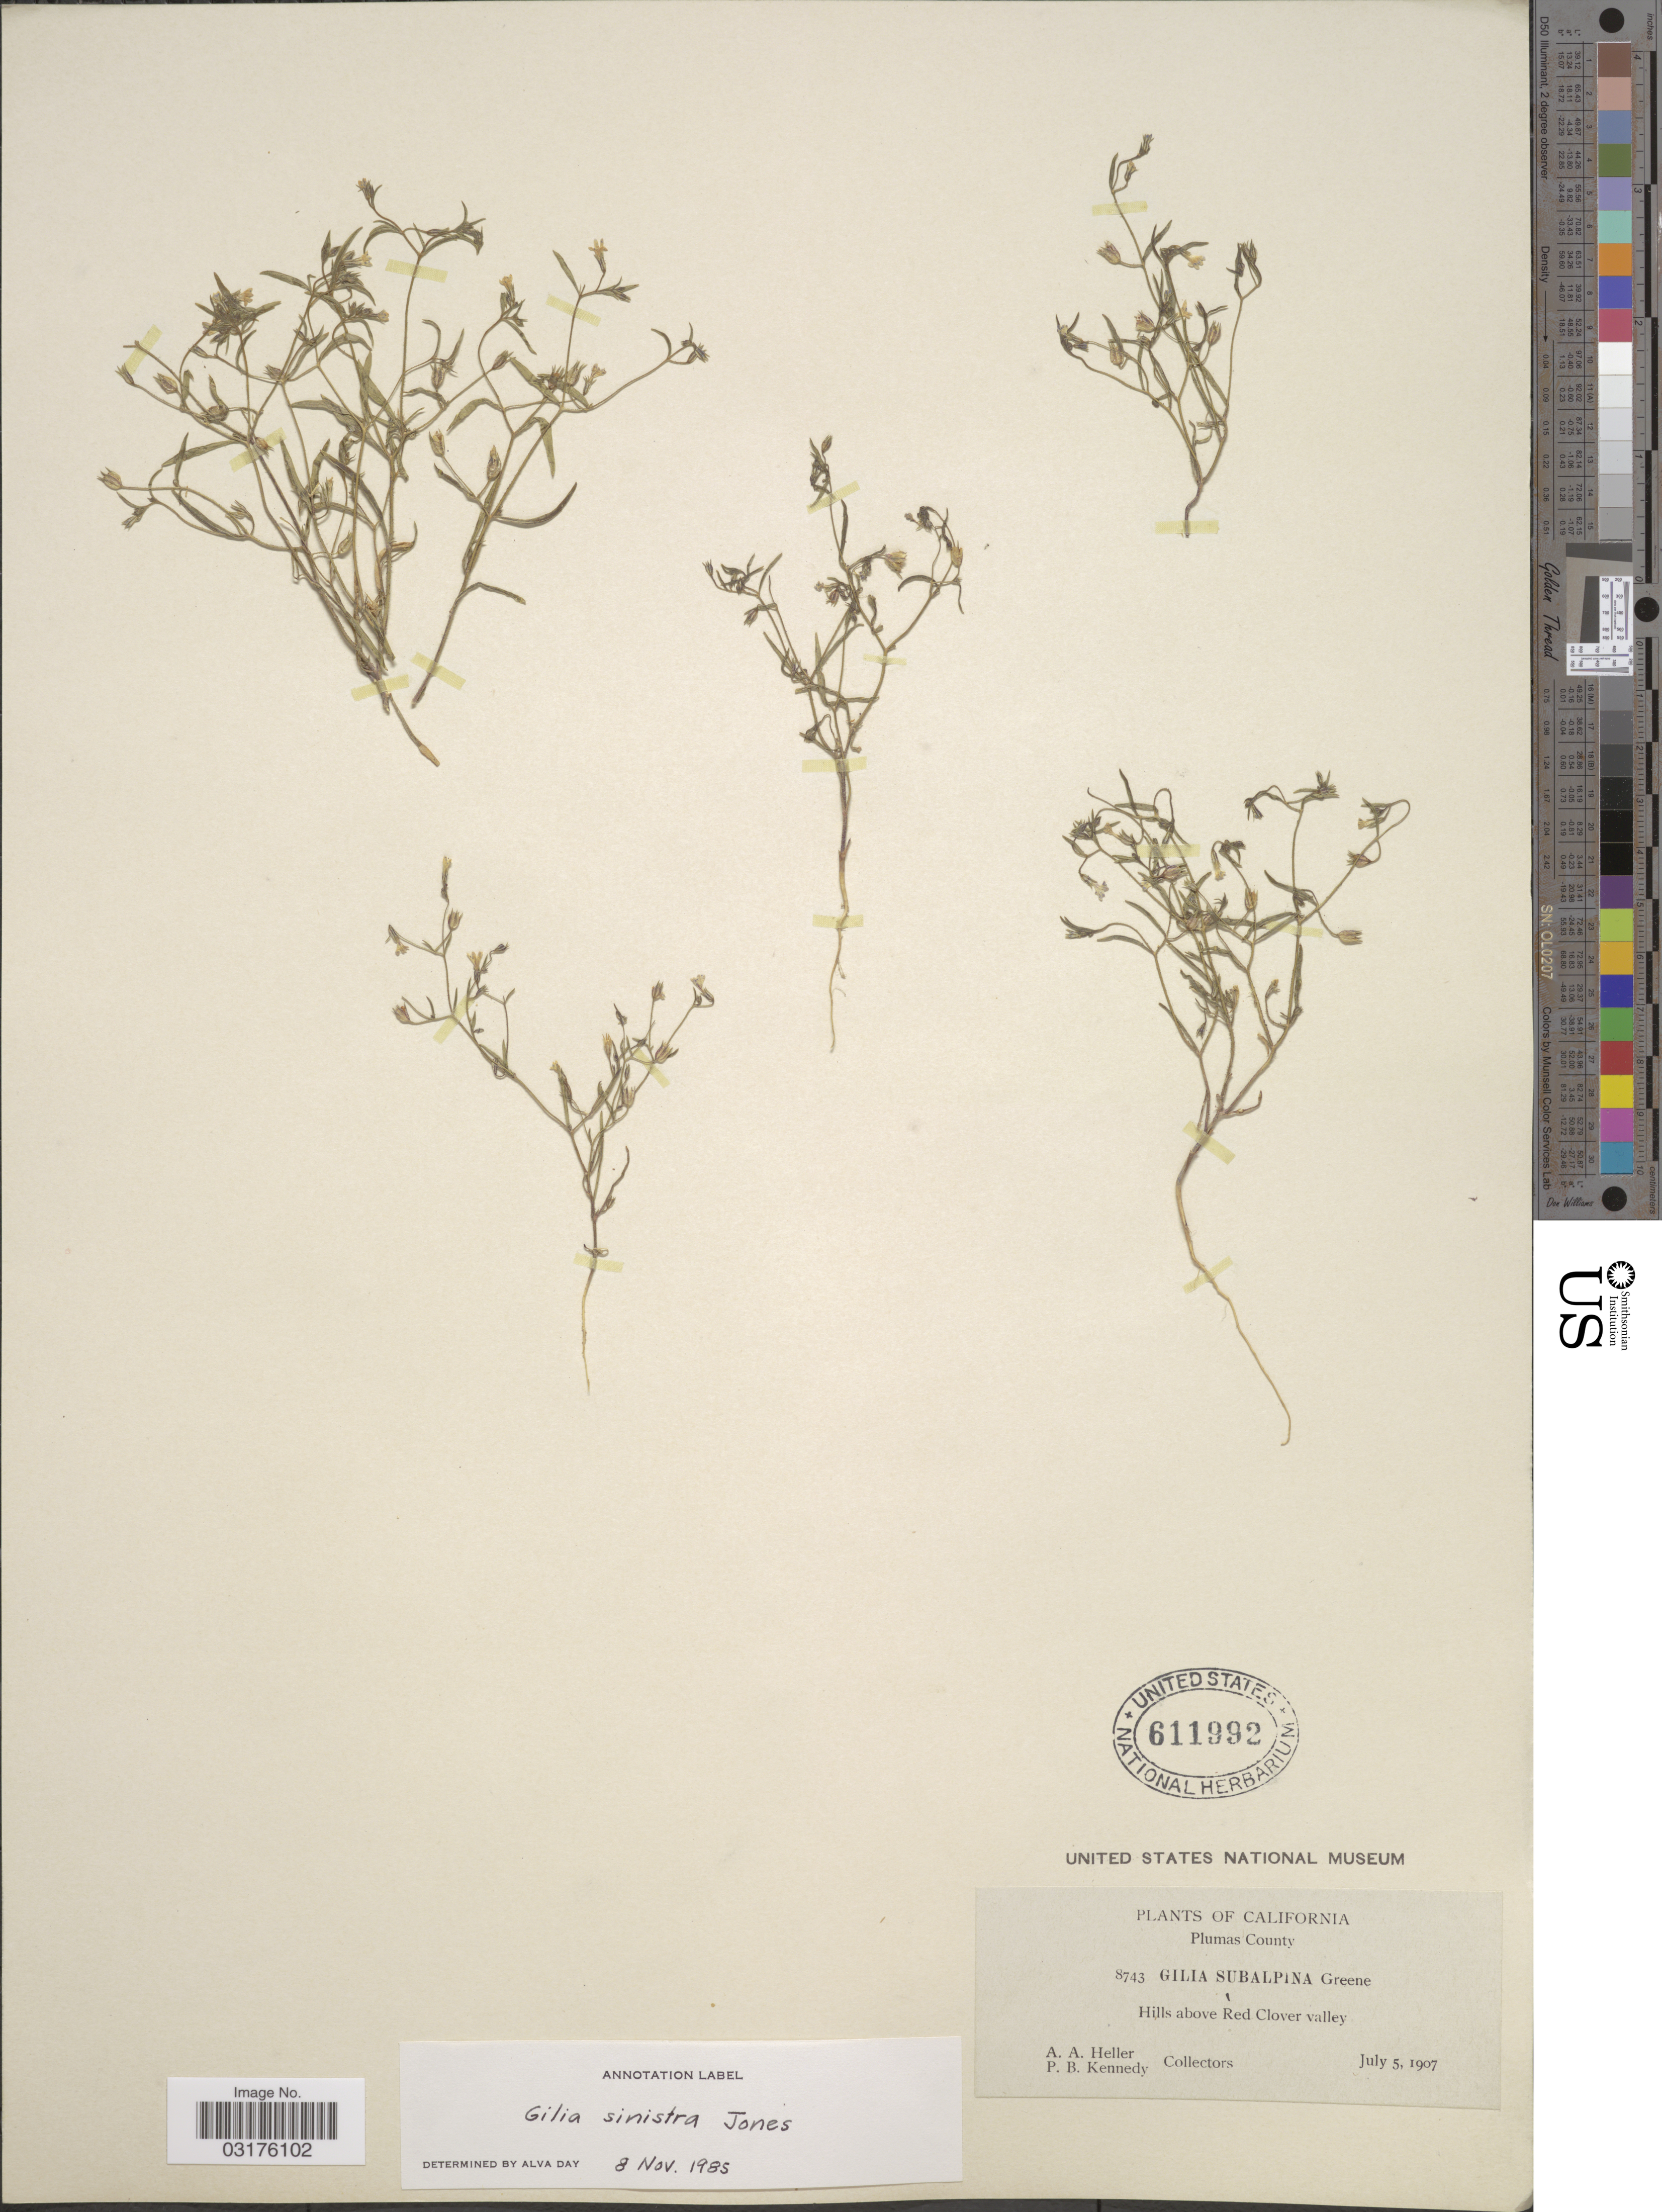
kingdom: Plantae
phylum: Tracheophyta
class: Magnoliopsida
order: Ericales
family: Polemoniaceae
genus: Navarretia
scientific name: Navarretia sinistra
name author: (M.E. Jones) L.A. Johnson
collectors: A. A. Heller & P. B. Kennedy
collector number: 8743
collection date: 1907-07-05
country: United States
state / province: California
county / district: Plumas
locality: Plumas County, Hills above Red Clover Valley.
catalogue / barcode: US 611992